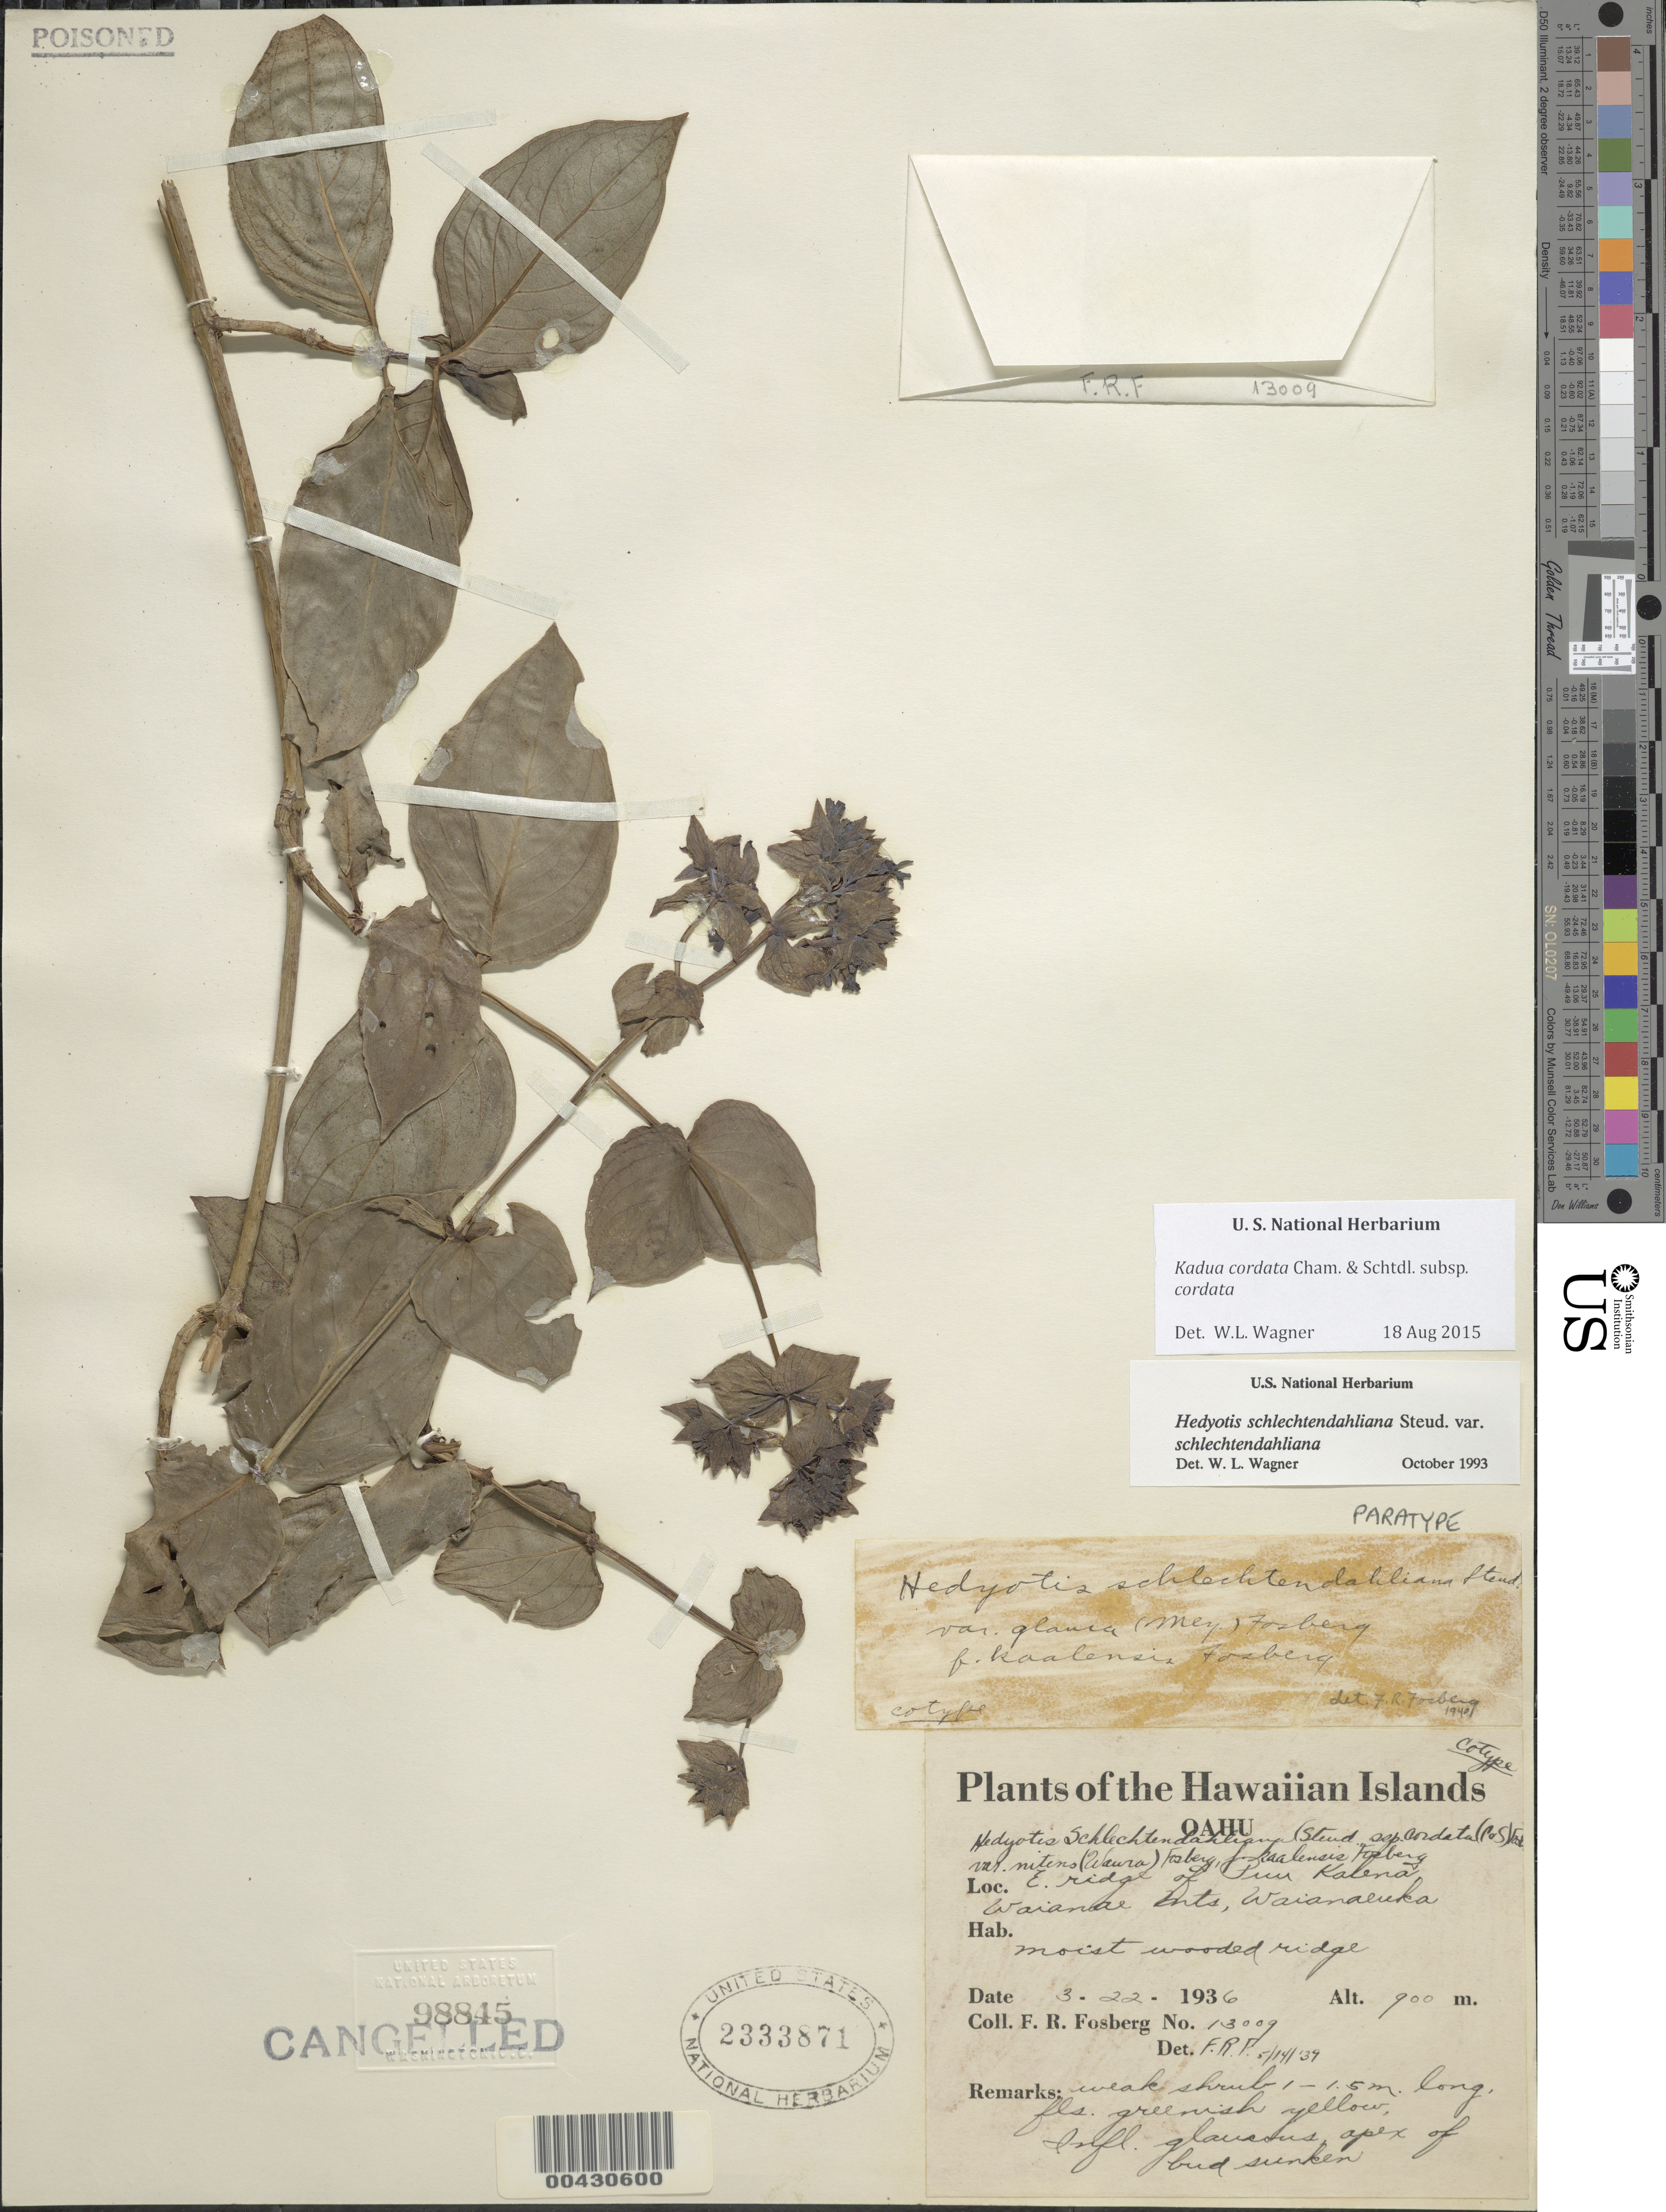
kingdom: Plantae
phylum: Tracheophyta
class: Magnoliopsida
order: Gentianales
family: Rubiaceae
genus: Kadua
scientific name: Kadua cordata subsp. cordata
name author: Cham. & Schltdl.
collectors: F. R. Fosberg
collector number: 13009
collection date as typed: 22 Mar 1936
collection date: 1936-03-22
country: United States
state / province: Hawaii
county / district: Honolulu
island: Oahu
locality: East ridge of Puu Kalena, Waianae Mountains, Waianaeuka.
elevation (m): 900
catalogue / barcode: US 2333871